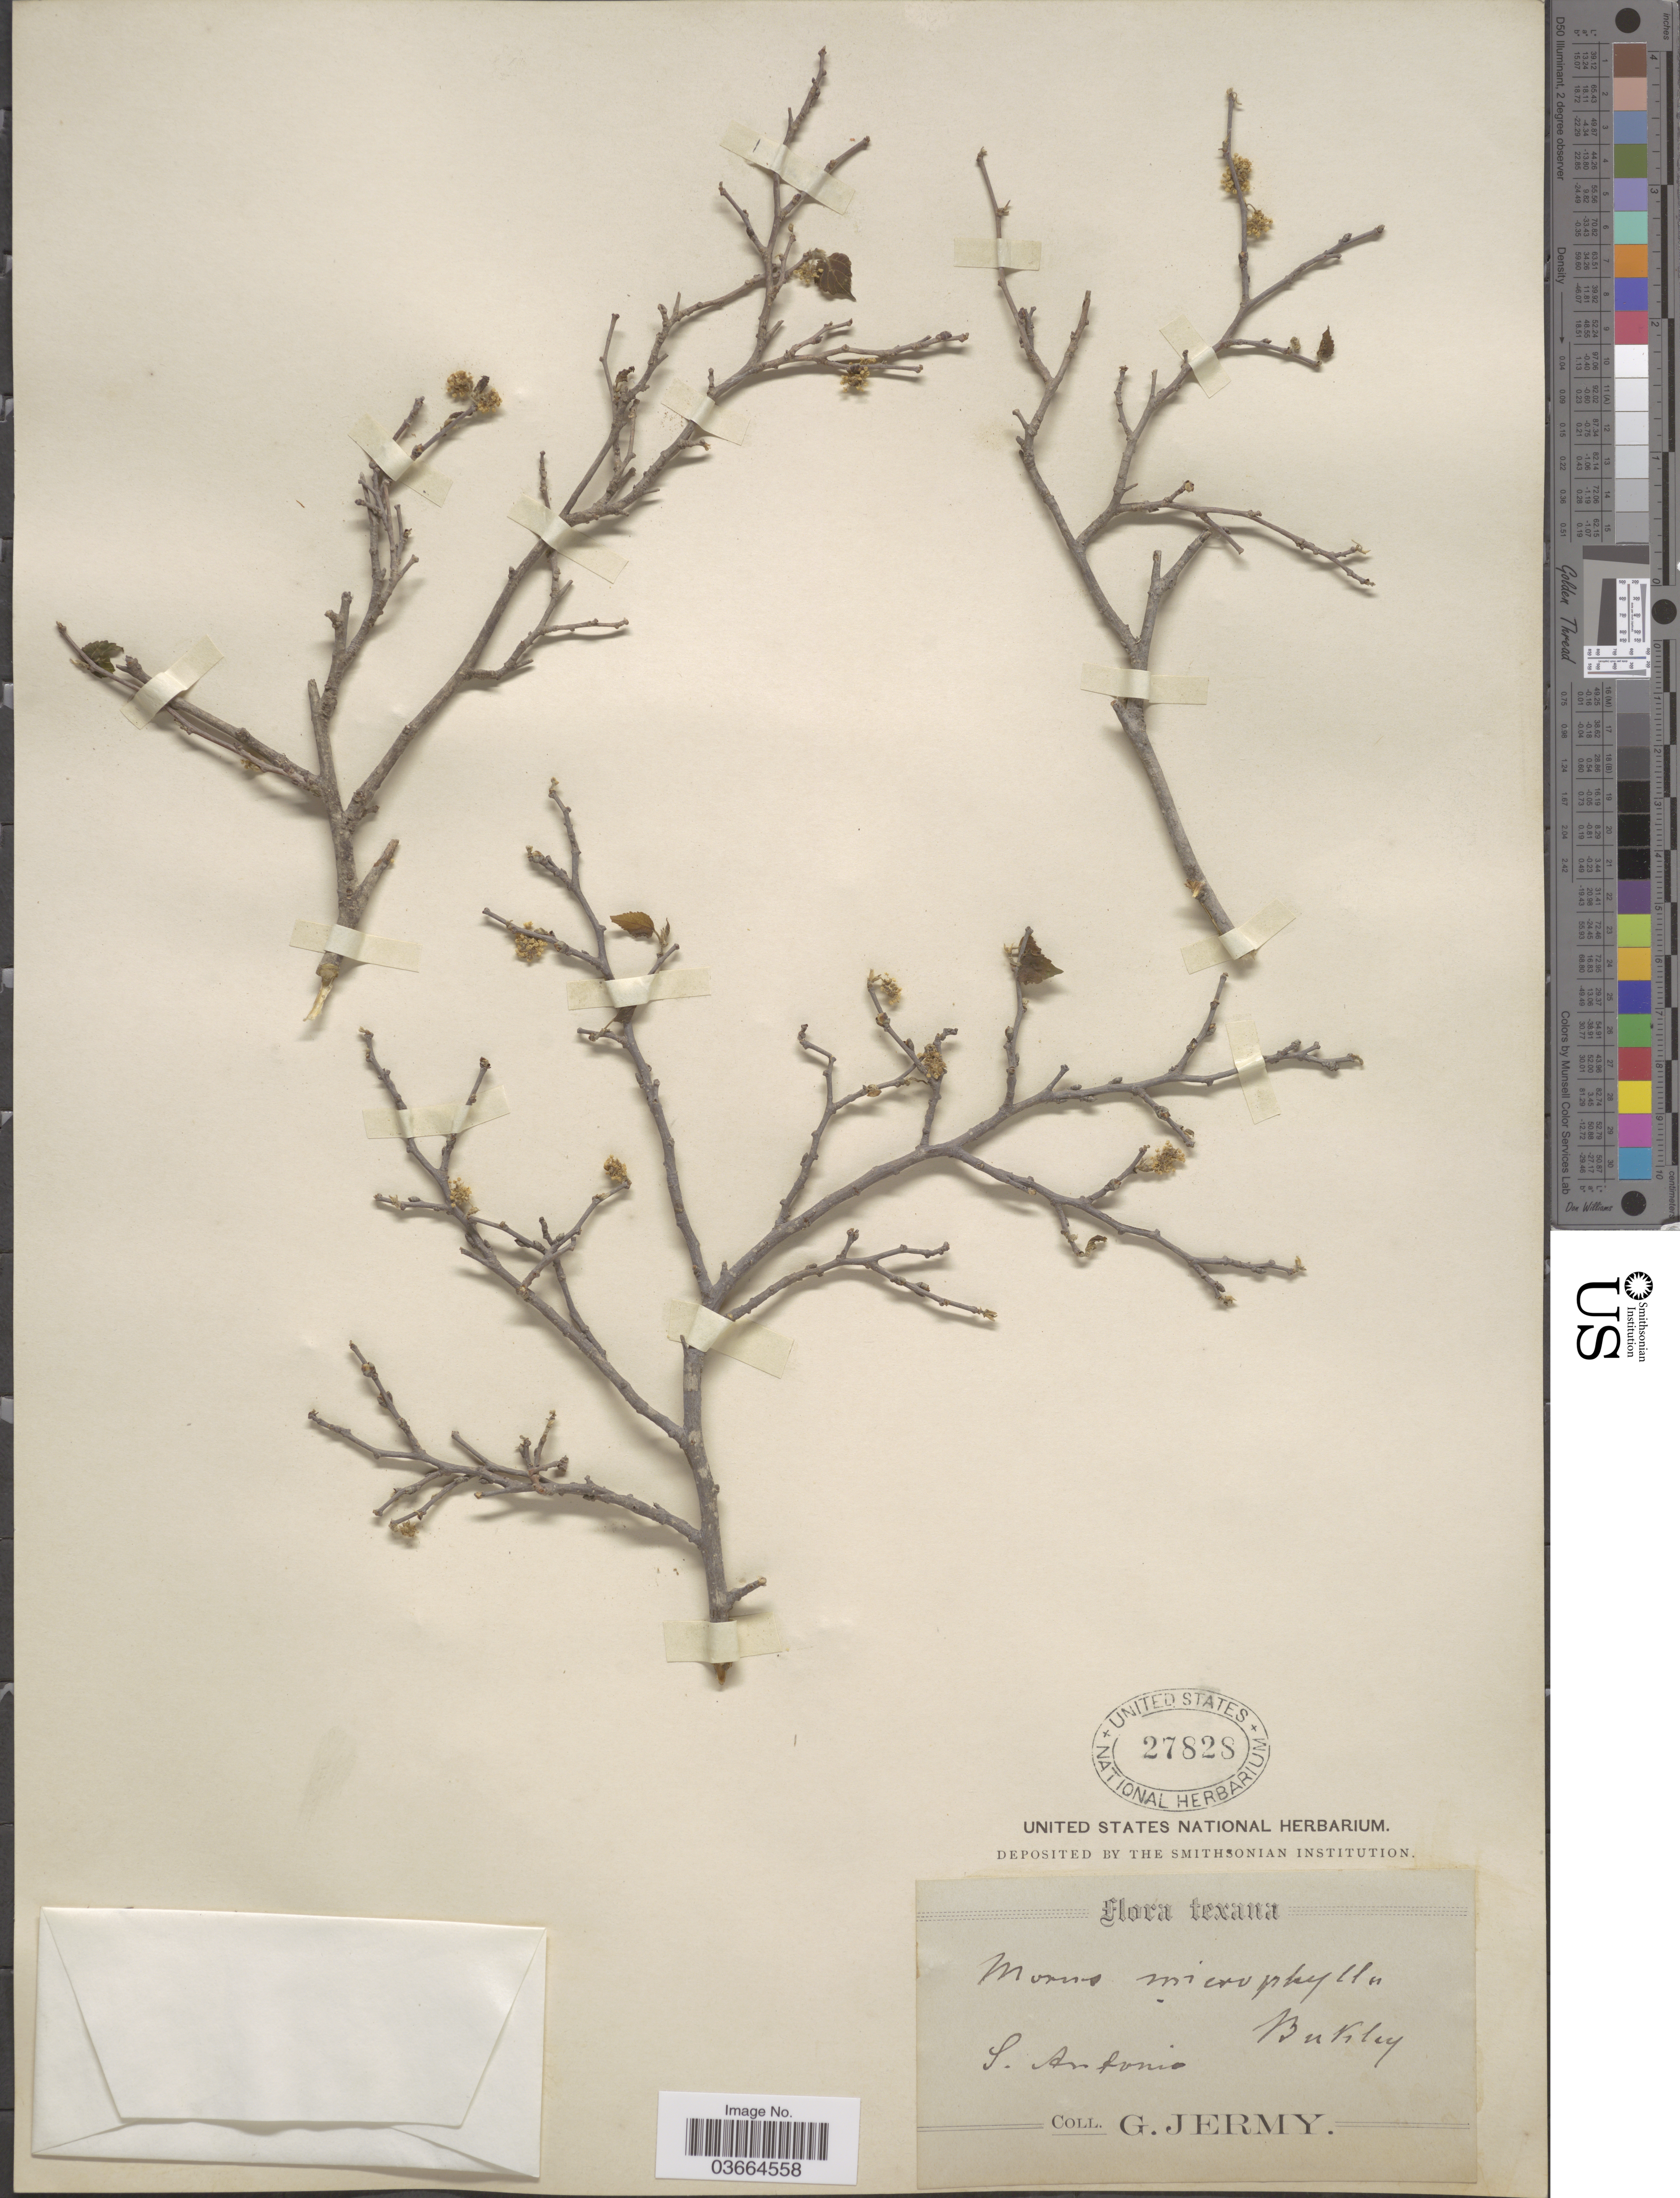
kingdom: Plantae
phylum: Tracheophyta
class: Magnoliopsida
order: Rosales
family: Moraceae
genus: Morus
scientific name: Morus microphylla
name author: Buckley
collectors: G. Jermy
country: United States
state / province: Texas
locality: S. Antonio.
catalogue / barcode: US 27828